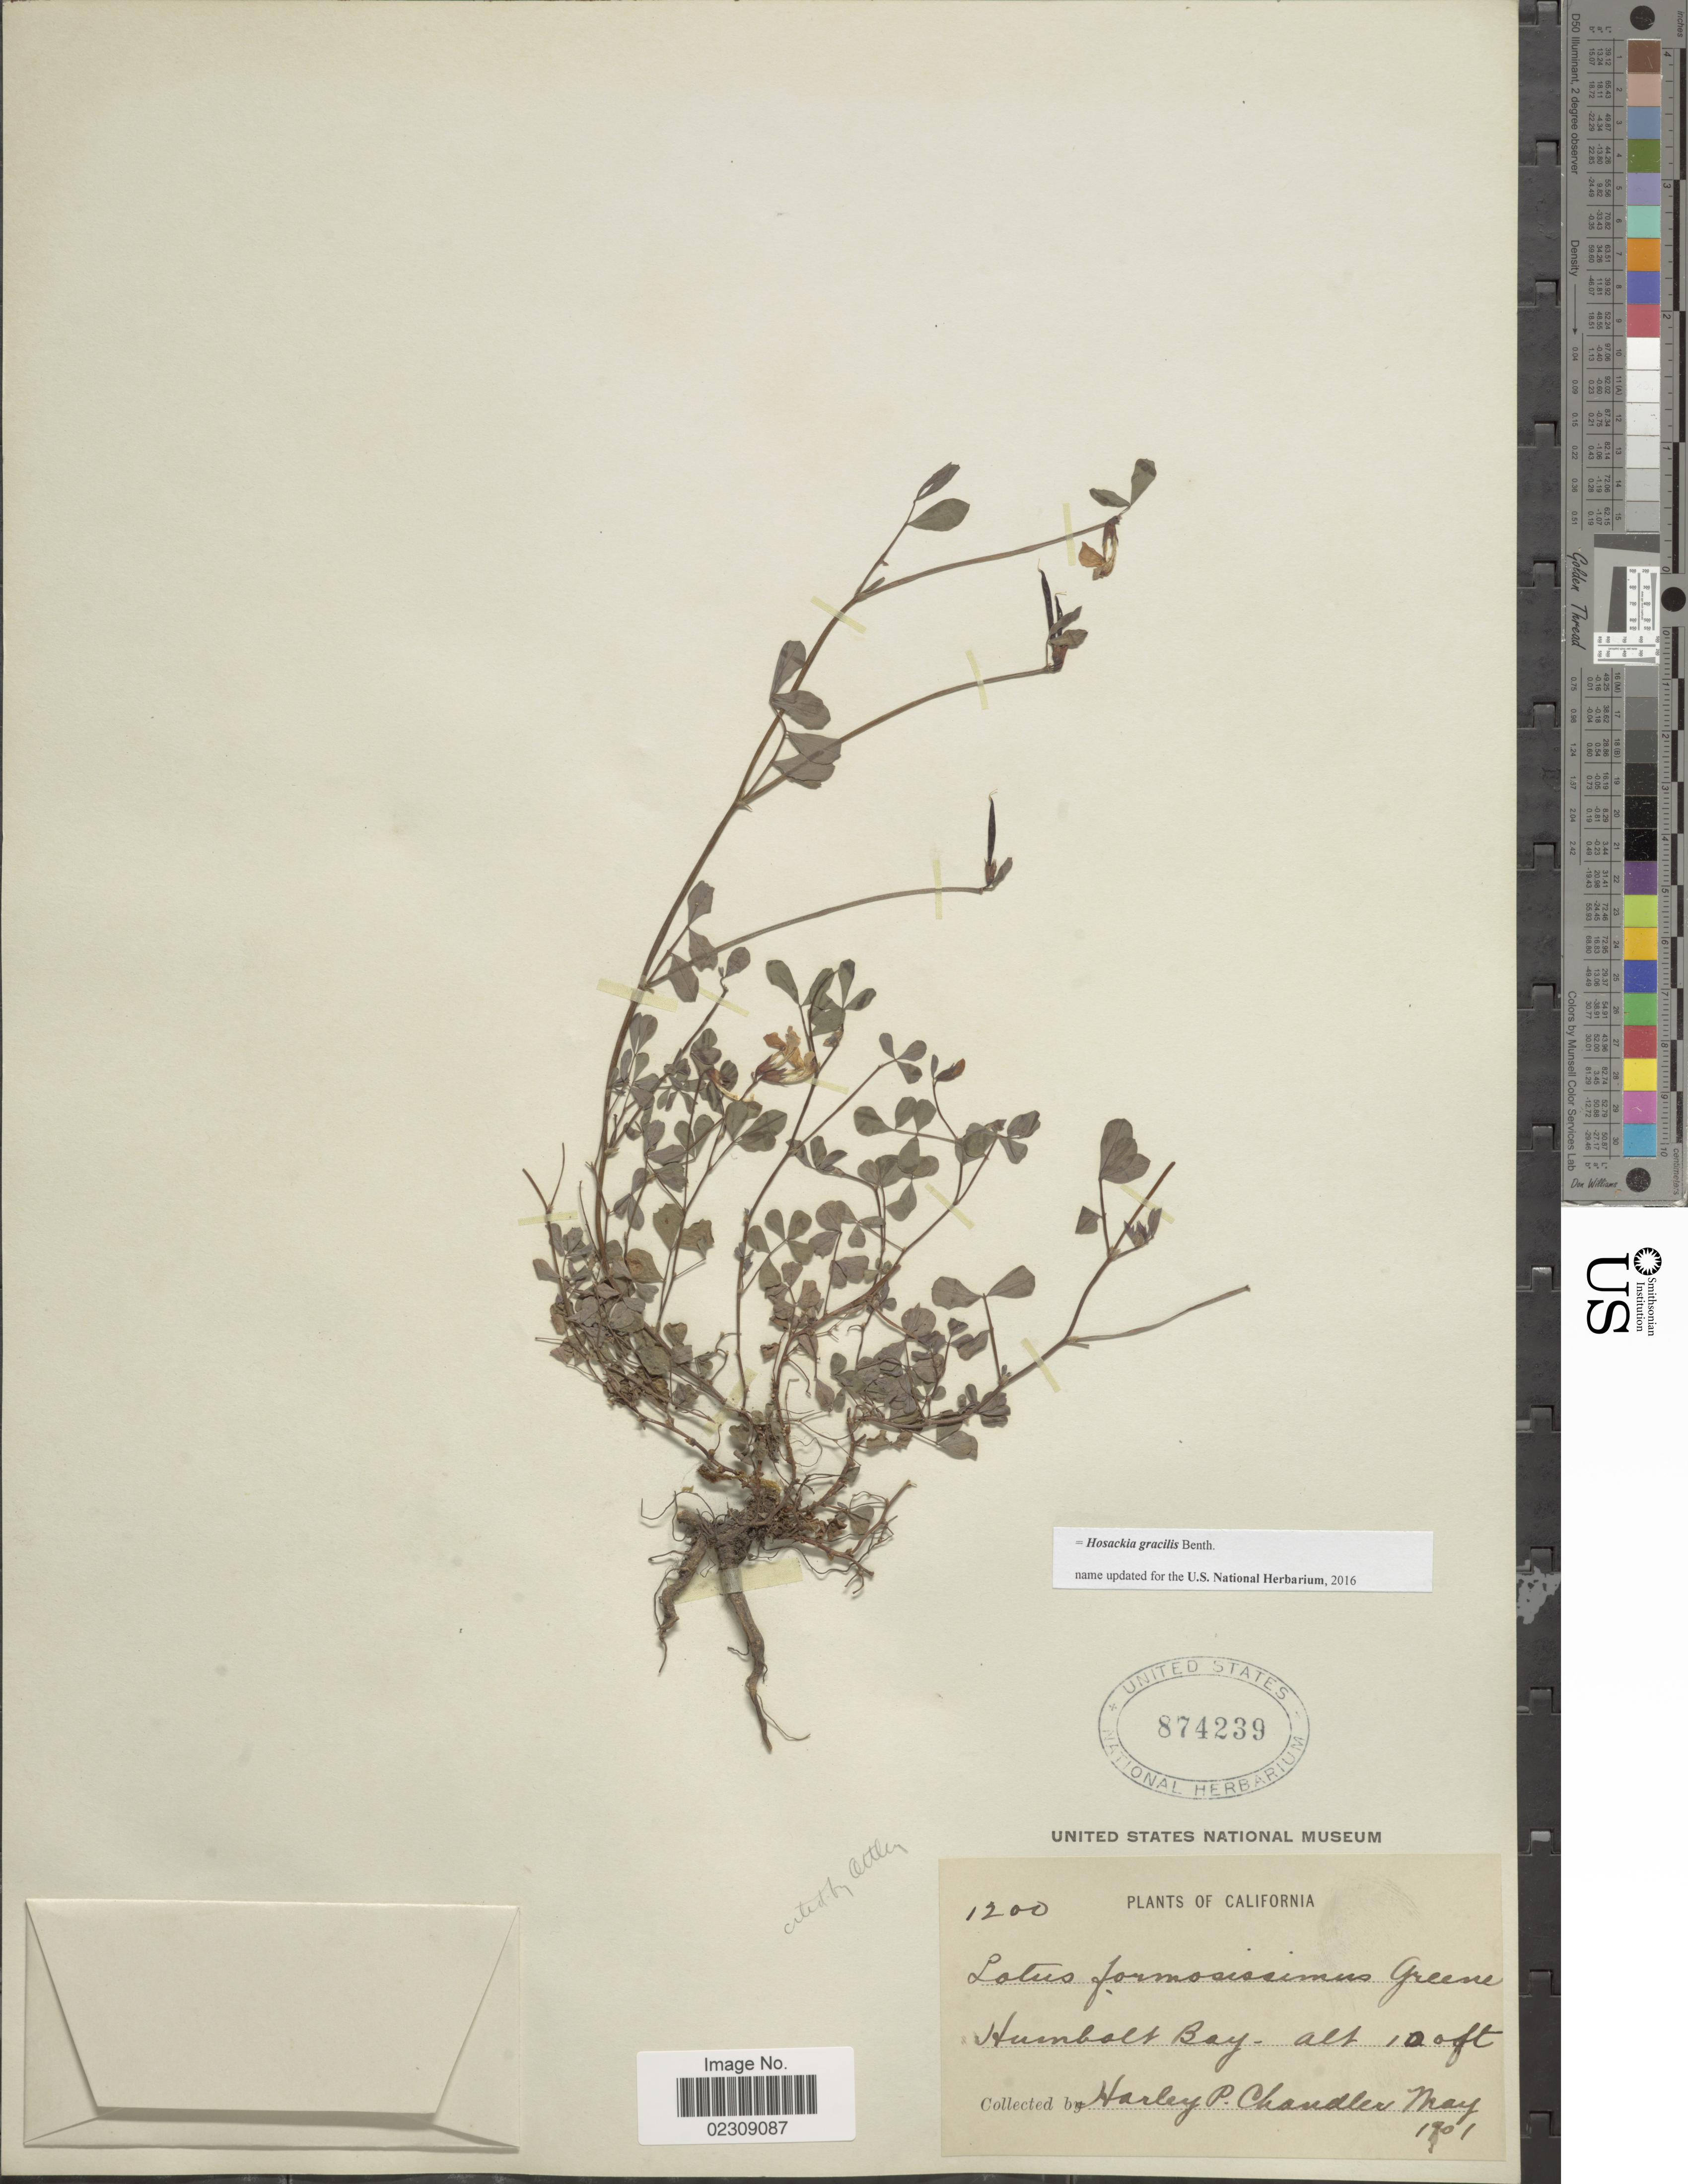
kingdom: Plantae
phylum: Tracheophyta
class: Magnoliopsida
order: Fabales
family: Fabaceae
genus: Hosackia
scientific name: Hosackia gracilis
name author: Benth.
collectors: H. Chandler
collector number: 1200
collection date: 1901-05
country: United States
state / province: California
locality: Humboldt Bay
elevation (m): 30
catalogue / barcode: US 874239